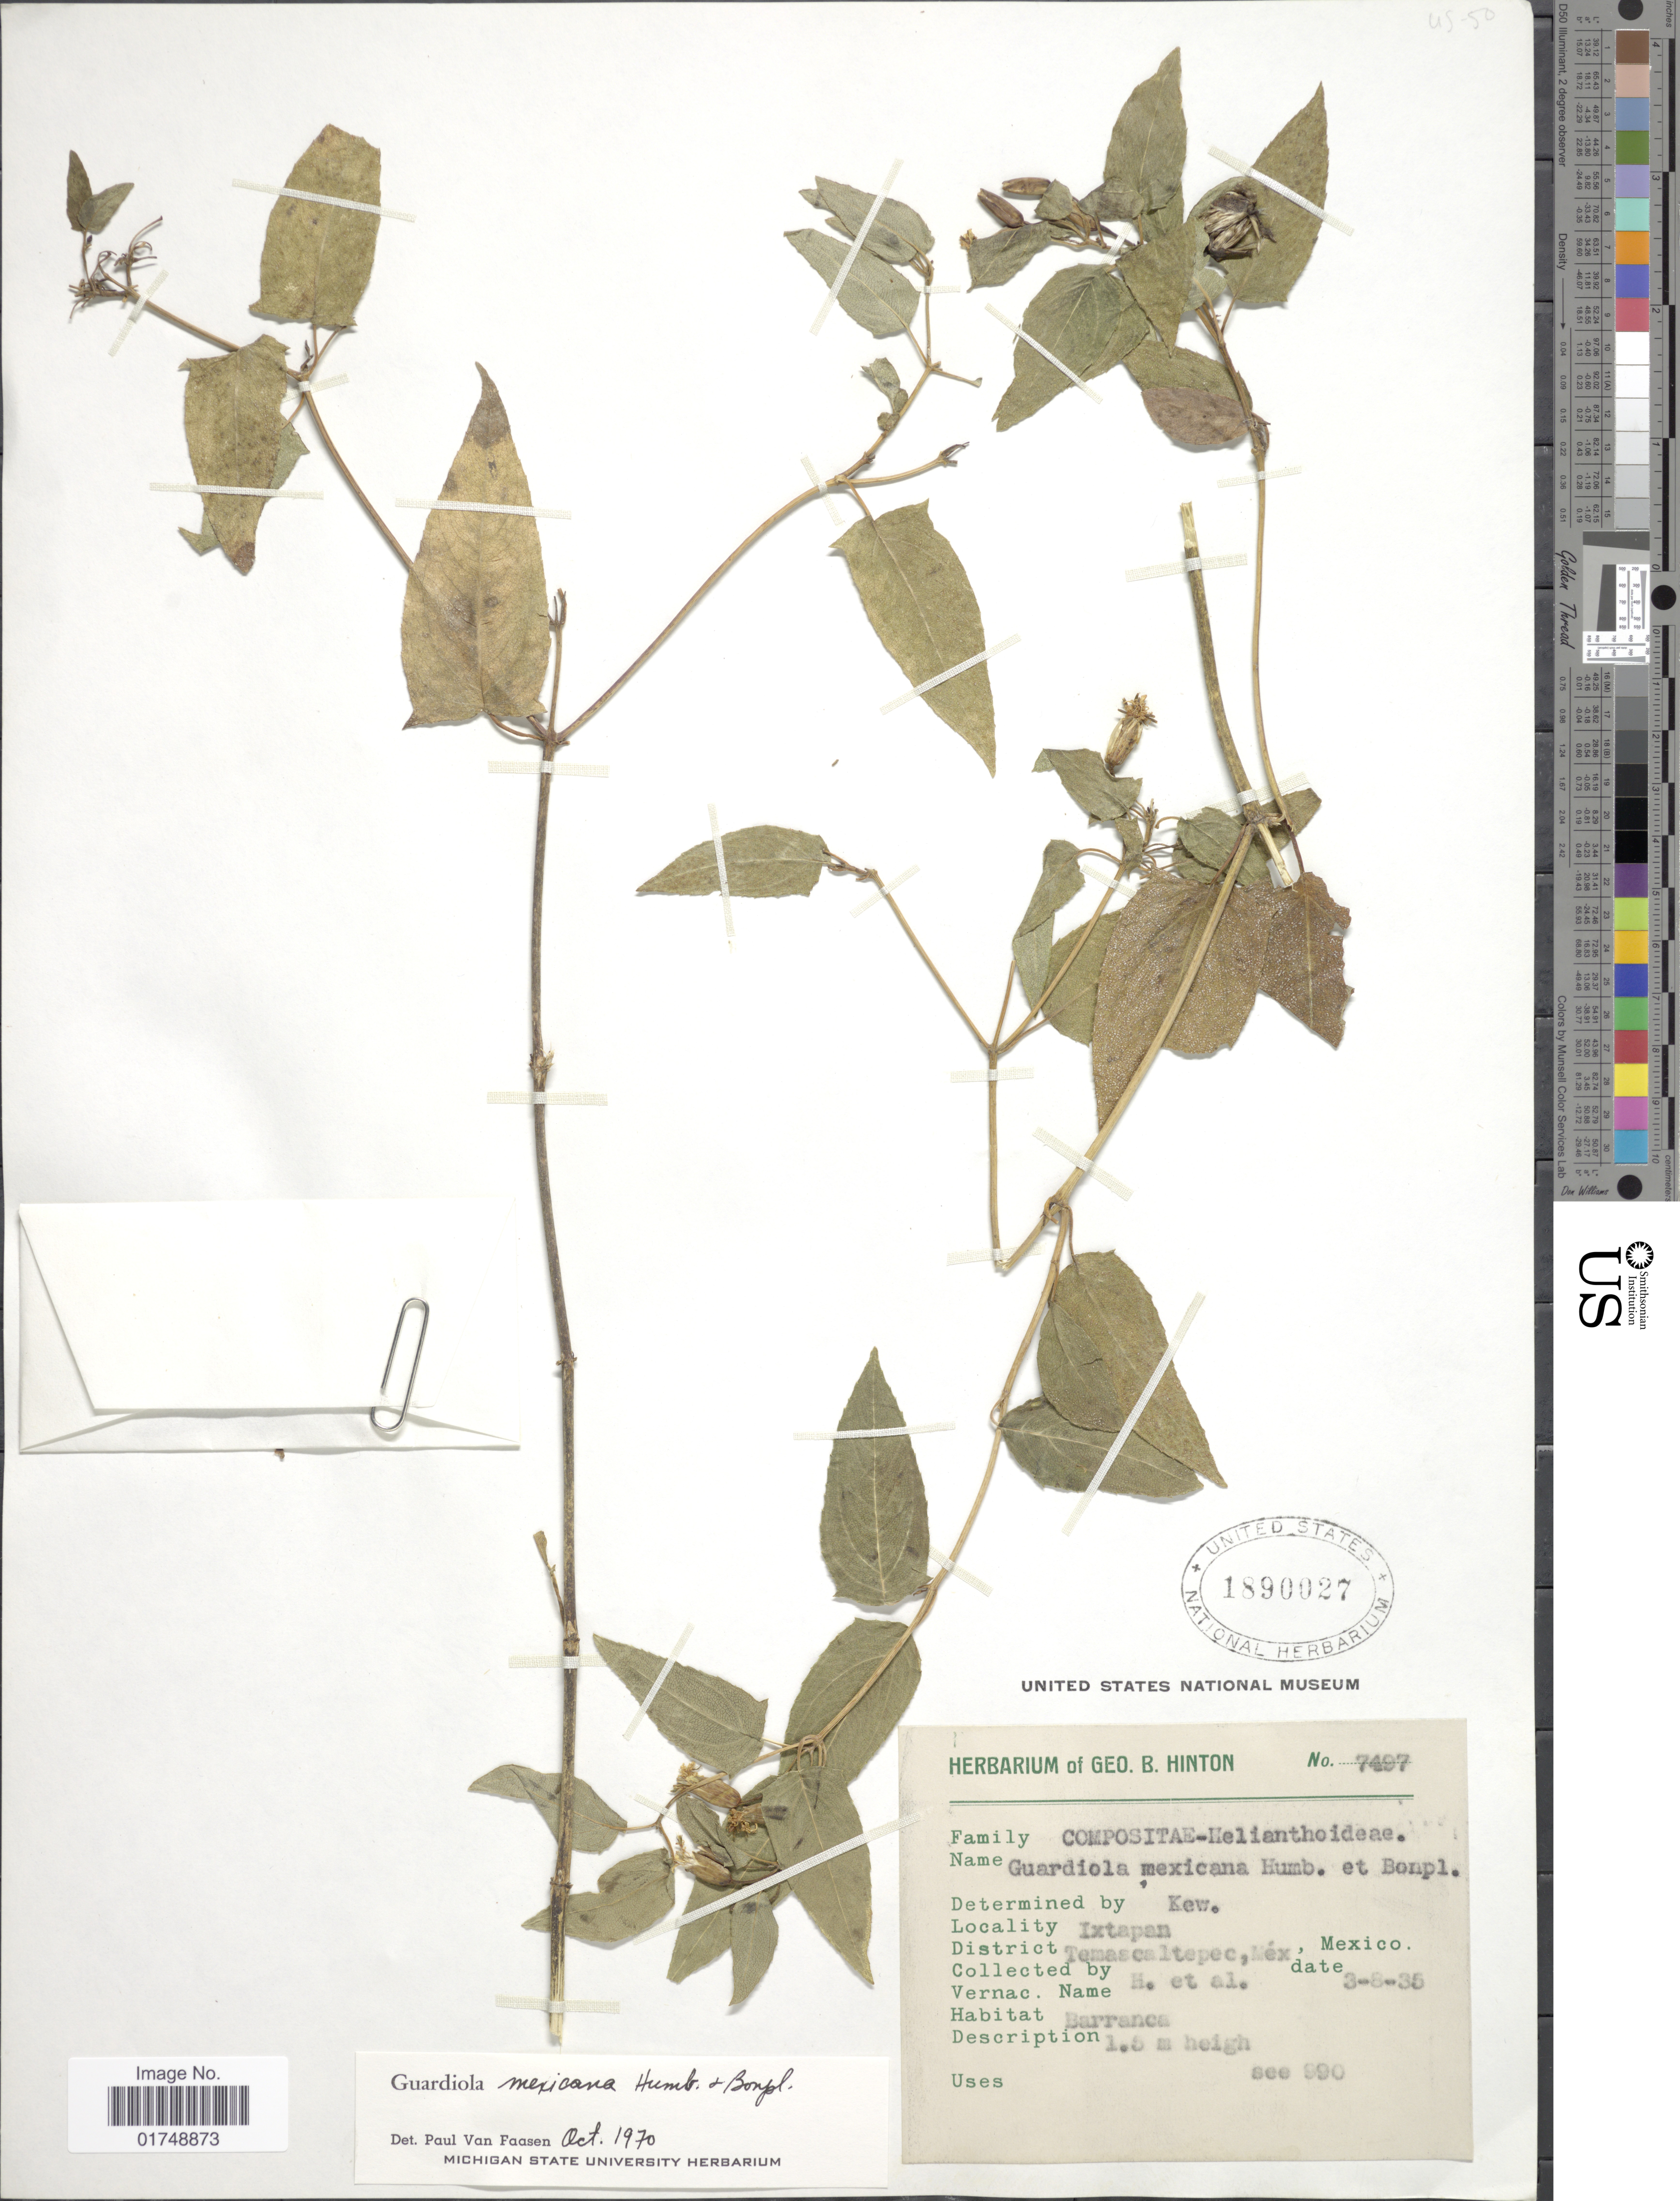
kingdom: Plantae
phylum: Tracheophyta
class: Magnoliopsida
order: Asterales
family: Asteraceae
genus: Guardiola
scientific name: Guardiola mexicana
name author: Humb. & Bonpl.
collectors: G. B. Hinton & et al.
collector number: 7497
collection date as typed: Transcribed d/m/y: 3/8/35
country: Mexico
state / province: México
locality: Ixtapan. District Temascaltepec, Mex. Barranca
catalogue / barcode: US 1890027